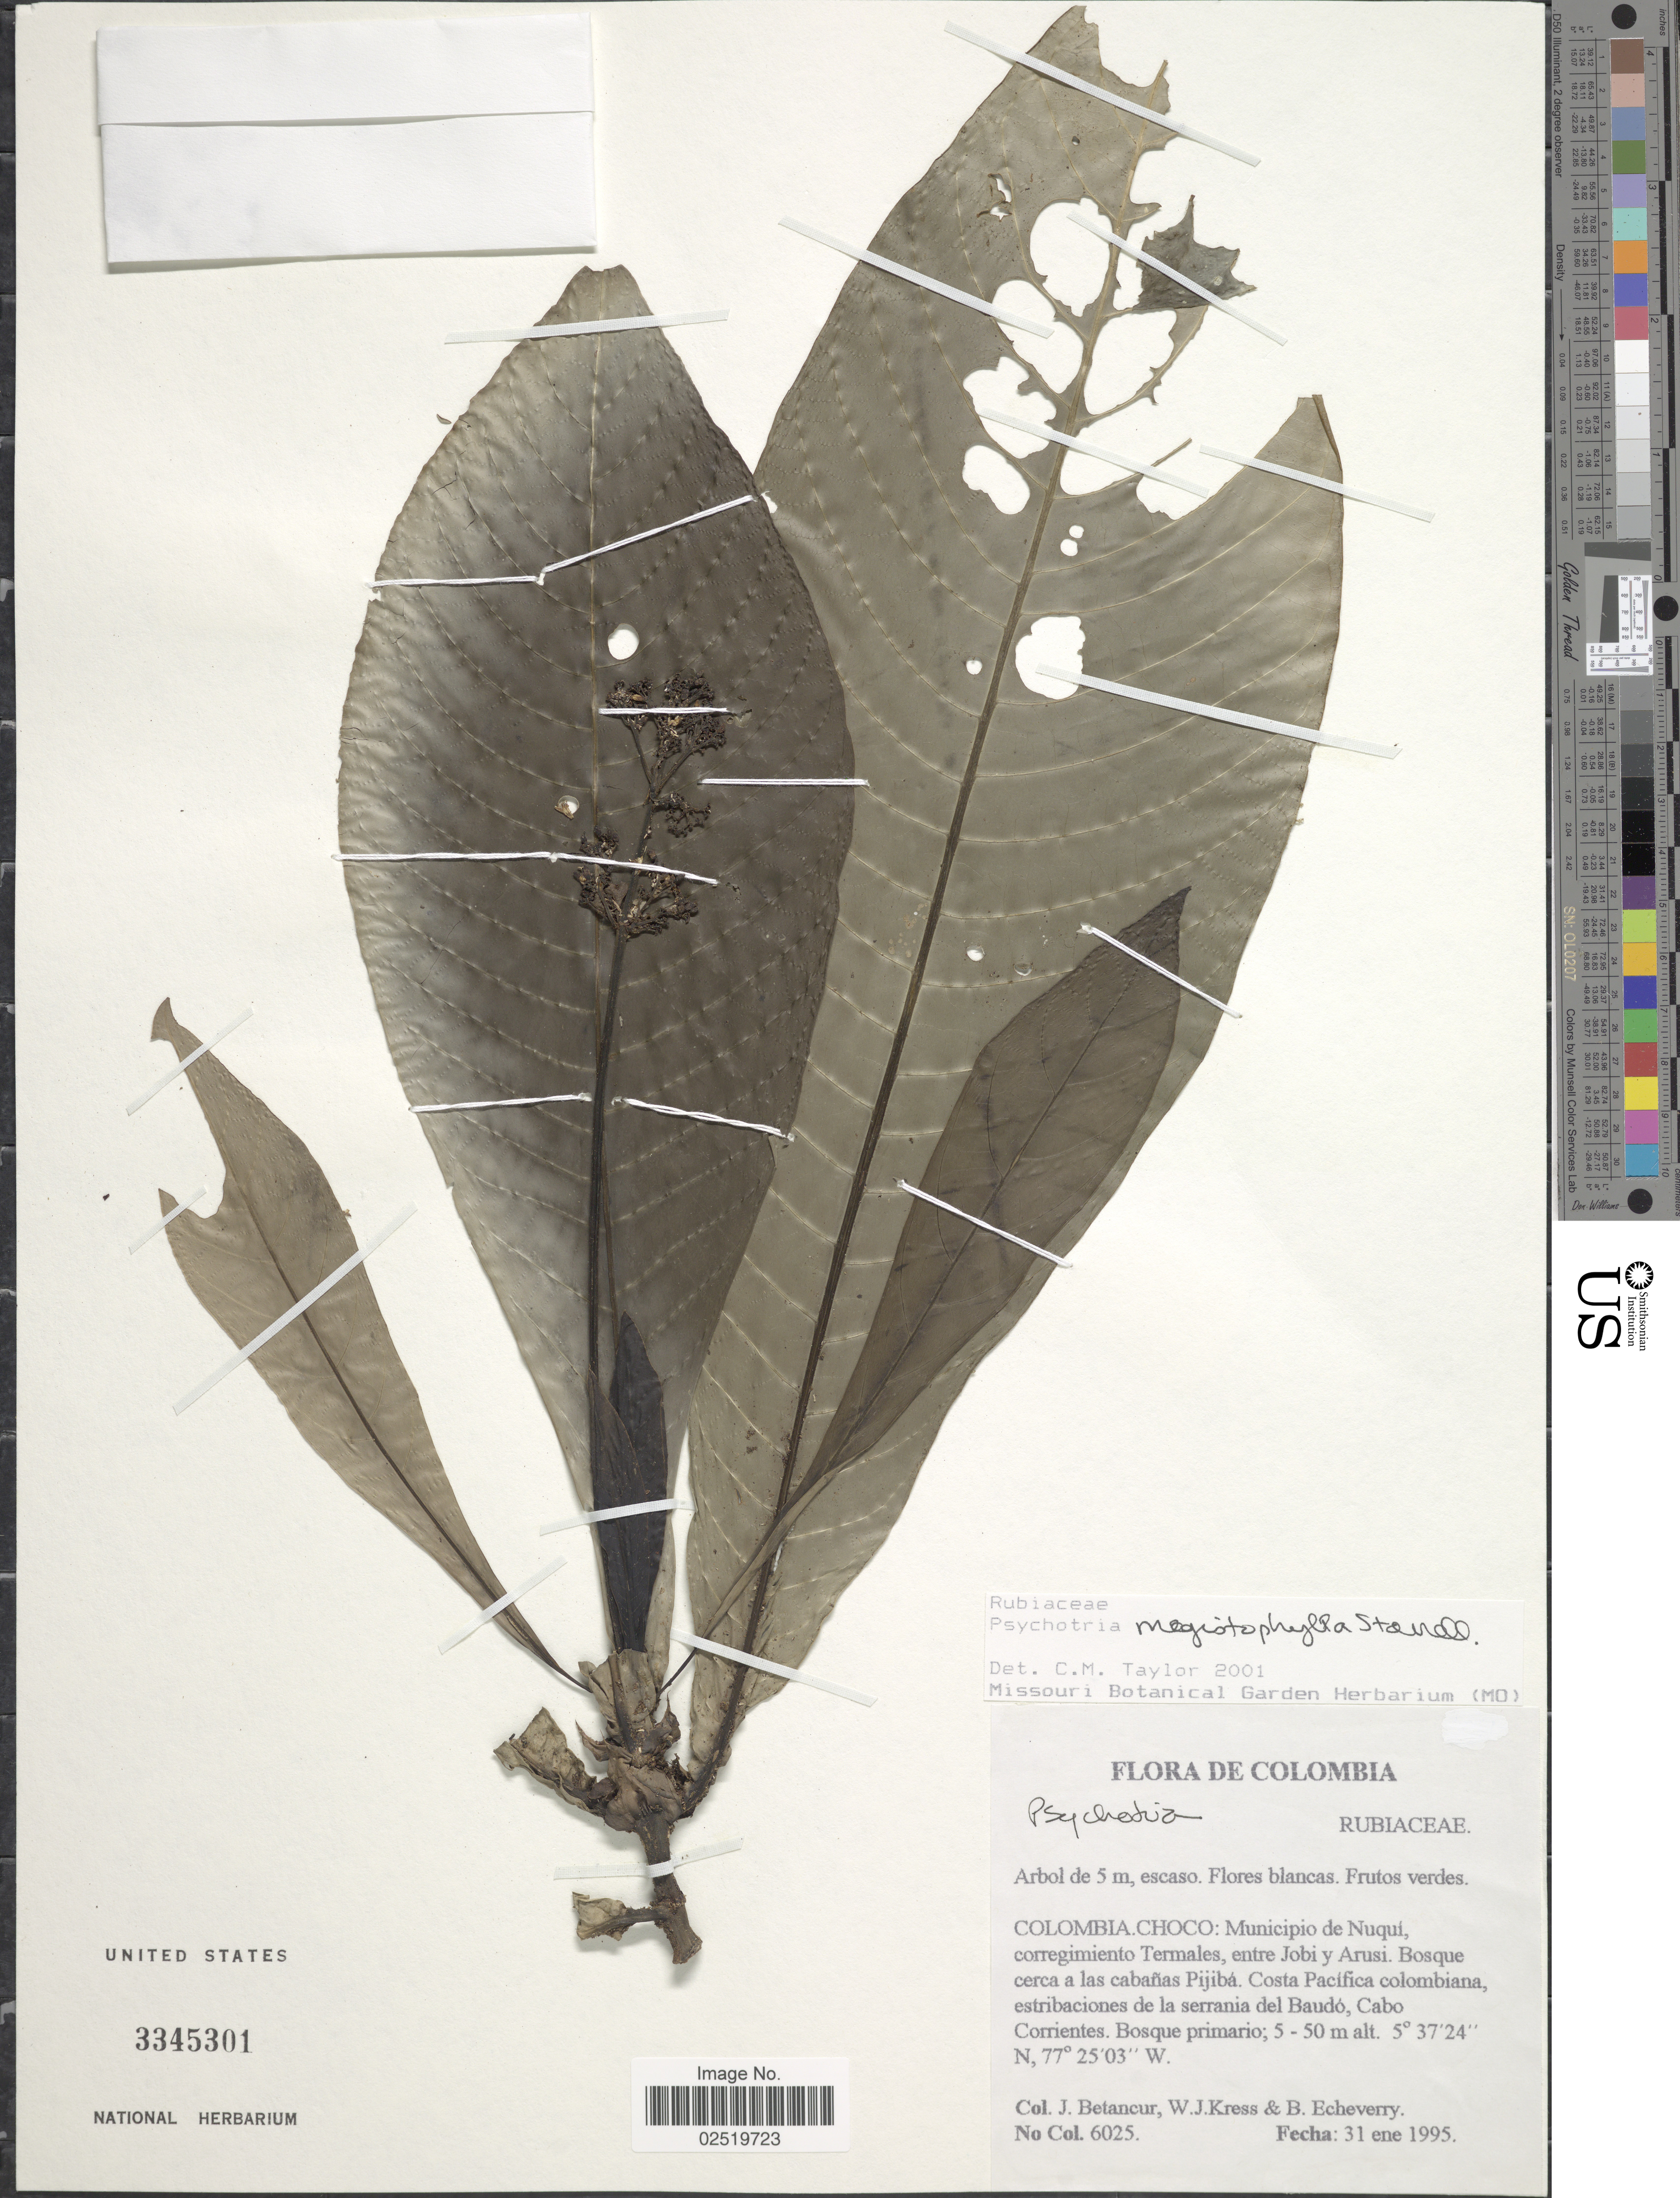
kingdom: Plantae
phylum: Tracheophyta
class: Magnoliopsida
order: Gentianales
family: Rubiaceae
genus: Psychotria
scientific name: Psychotria megistophylla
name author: Standl.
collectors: J. Betancur, W. J. Kress & B. Echeverry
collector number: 6025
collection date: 1995-01-31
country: Colombia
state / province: Chocó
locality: Municipio de Nuqui, corregimiento Termales, entre Jobi y Arusi, Bosque cerca a las cabanas Pijiba, Costa Pacifica colombiana, estribaciones de la serrania del Baudo, Cabo Corrientes.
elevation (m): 5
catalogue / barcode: US 3345301